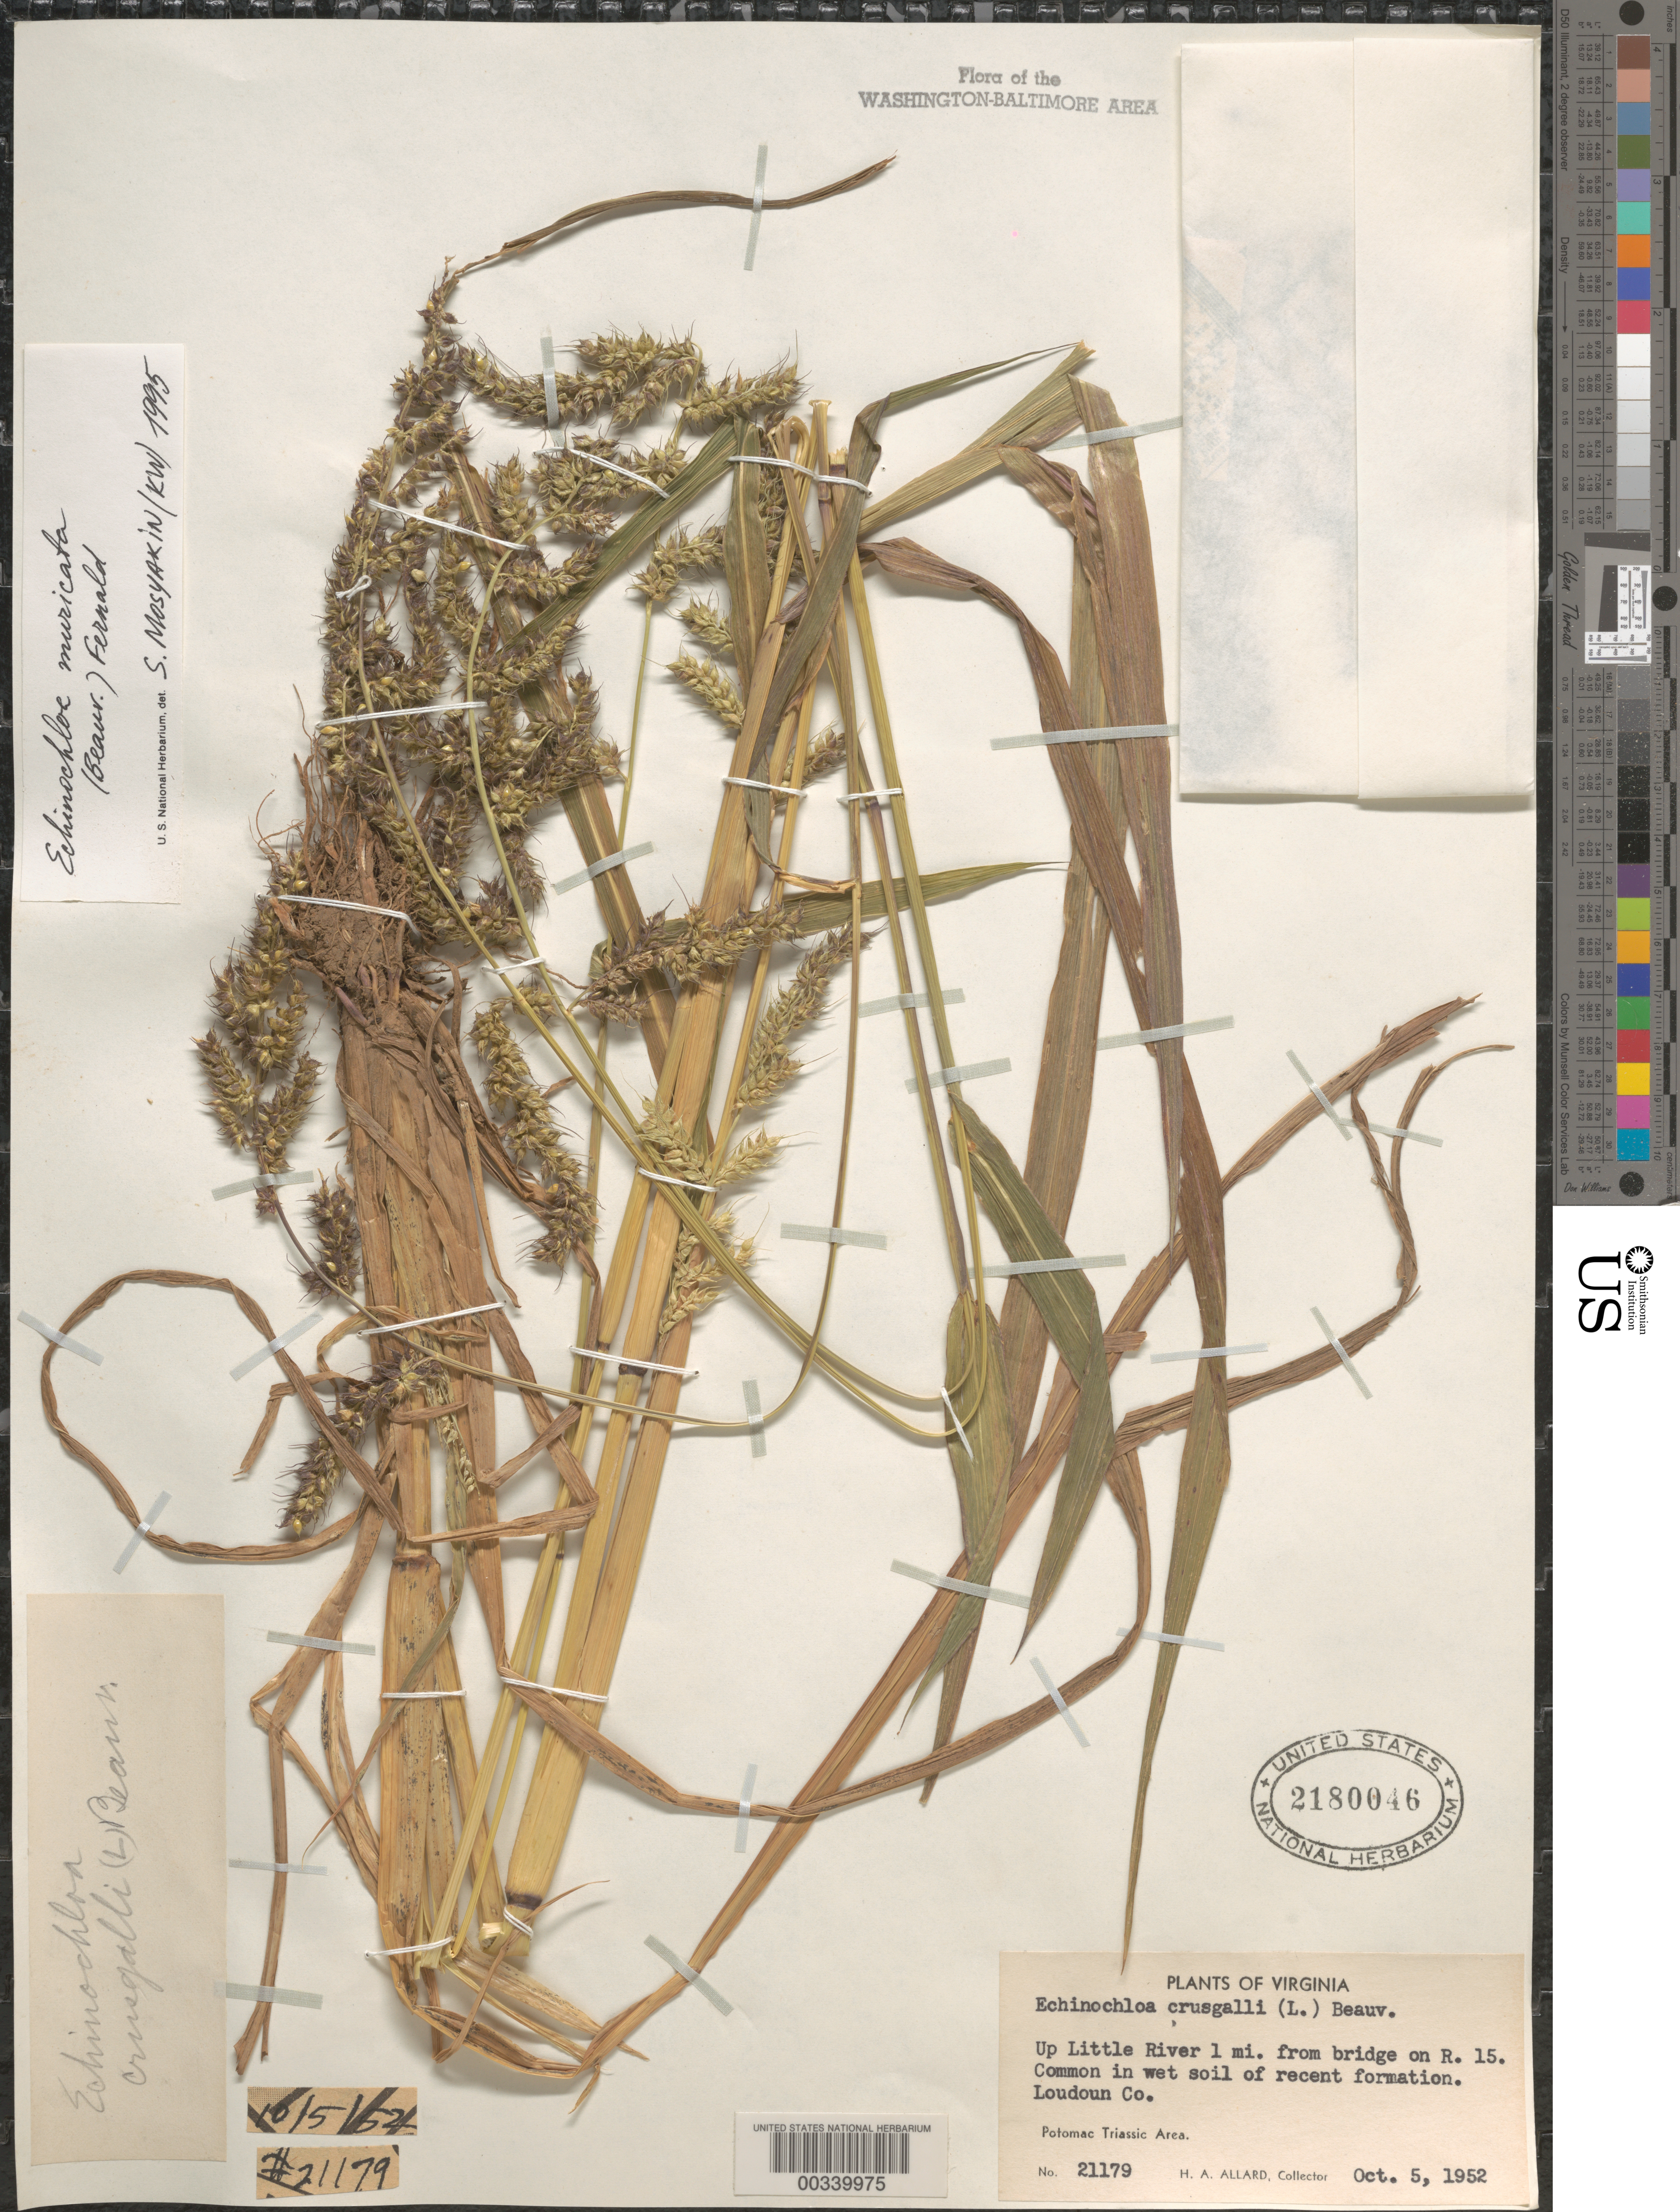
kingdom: Plantae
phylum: Tracheophyta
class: Liliopsida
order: Poales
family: Poaceae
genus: Echinochloa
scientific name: Echinochloa muricata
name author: (P. Beauv.) Fernald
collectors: H. A. Allard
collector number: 21179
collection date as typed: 05 Oct 1952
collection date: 1952-10-05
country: United States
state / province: Virginia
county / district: Loudoun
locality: Upstream from Route 15 on Little River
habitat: In wet soil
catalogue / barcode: US 2180046